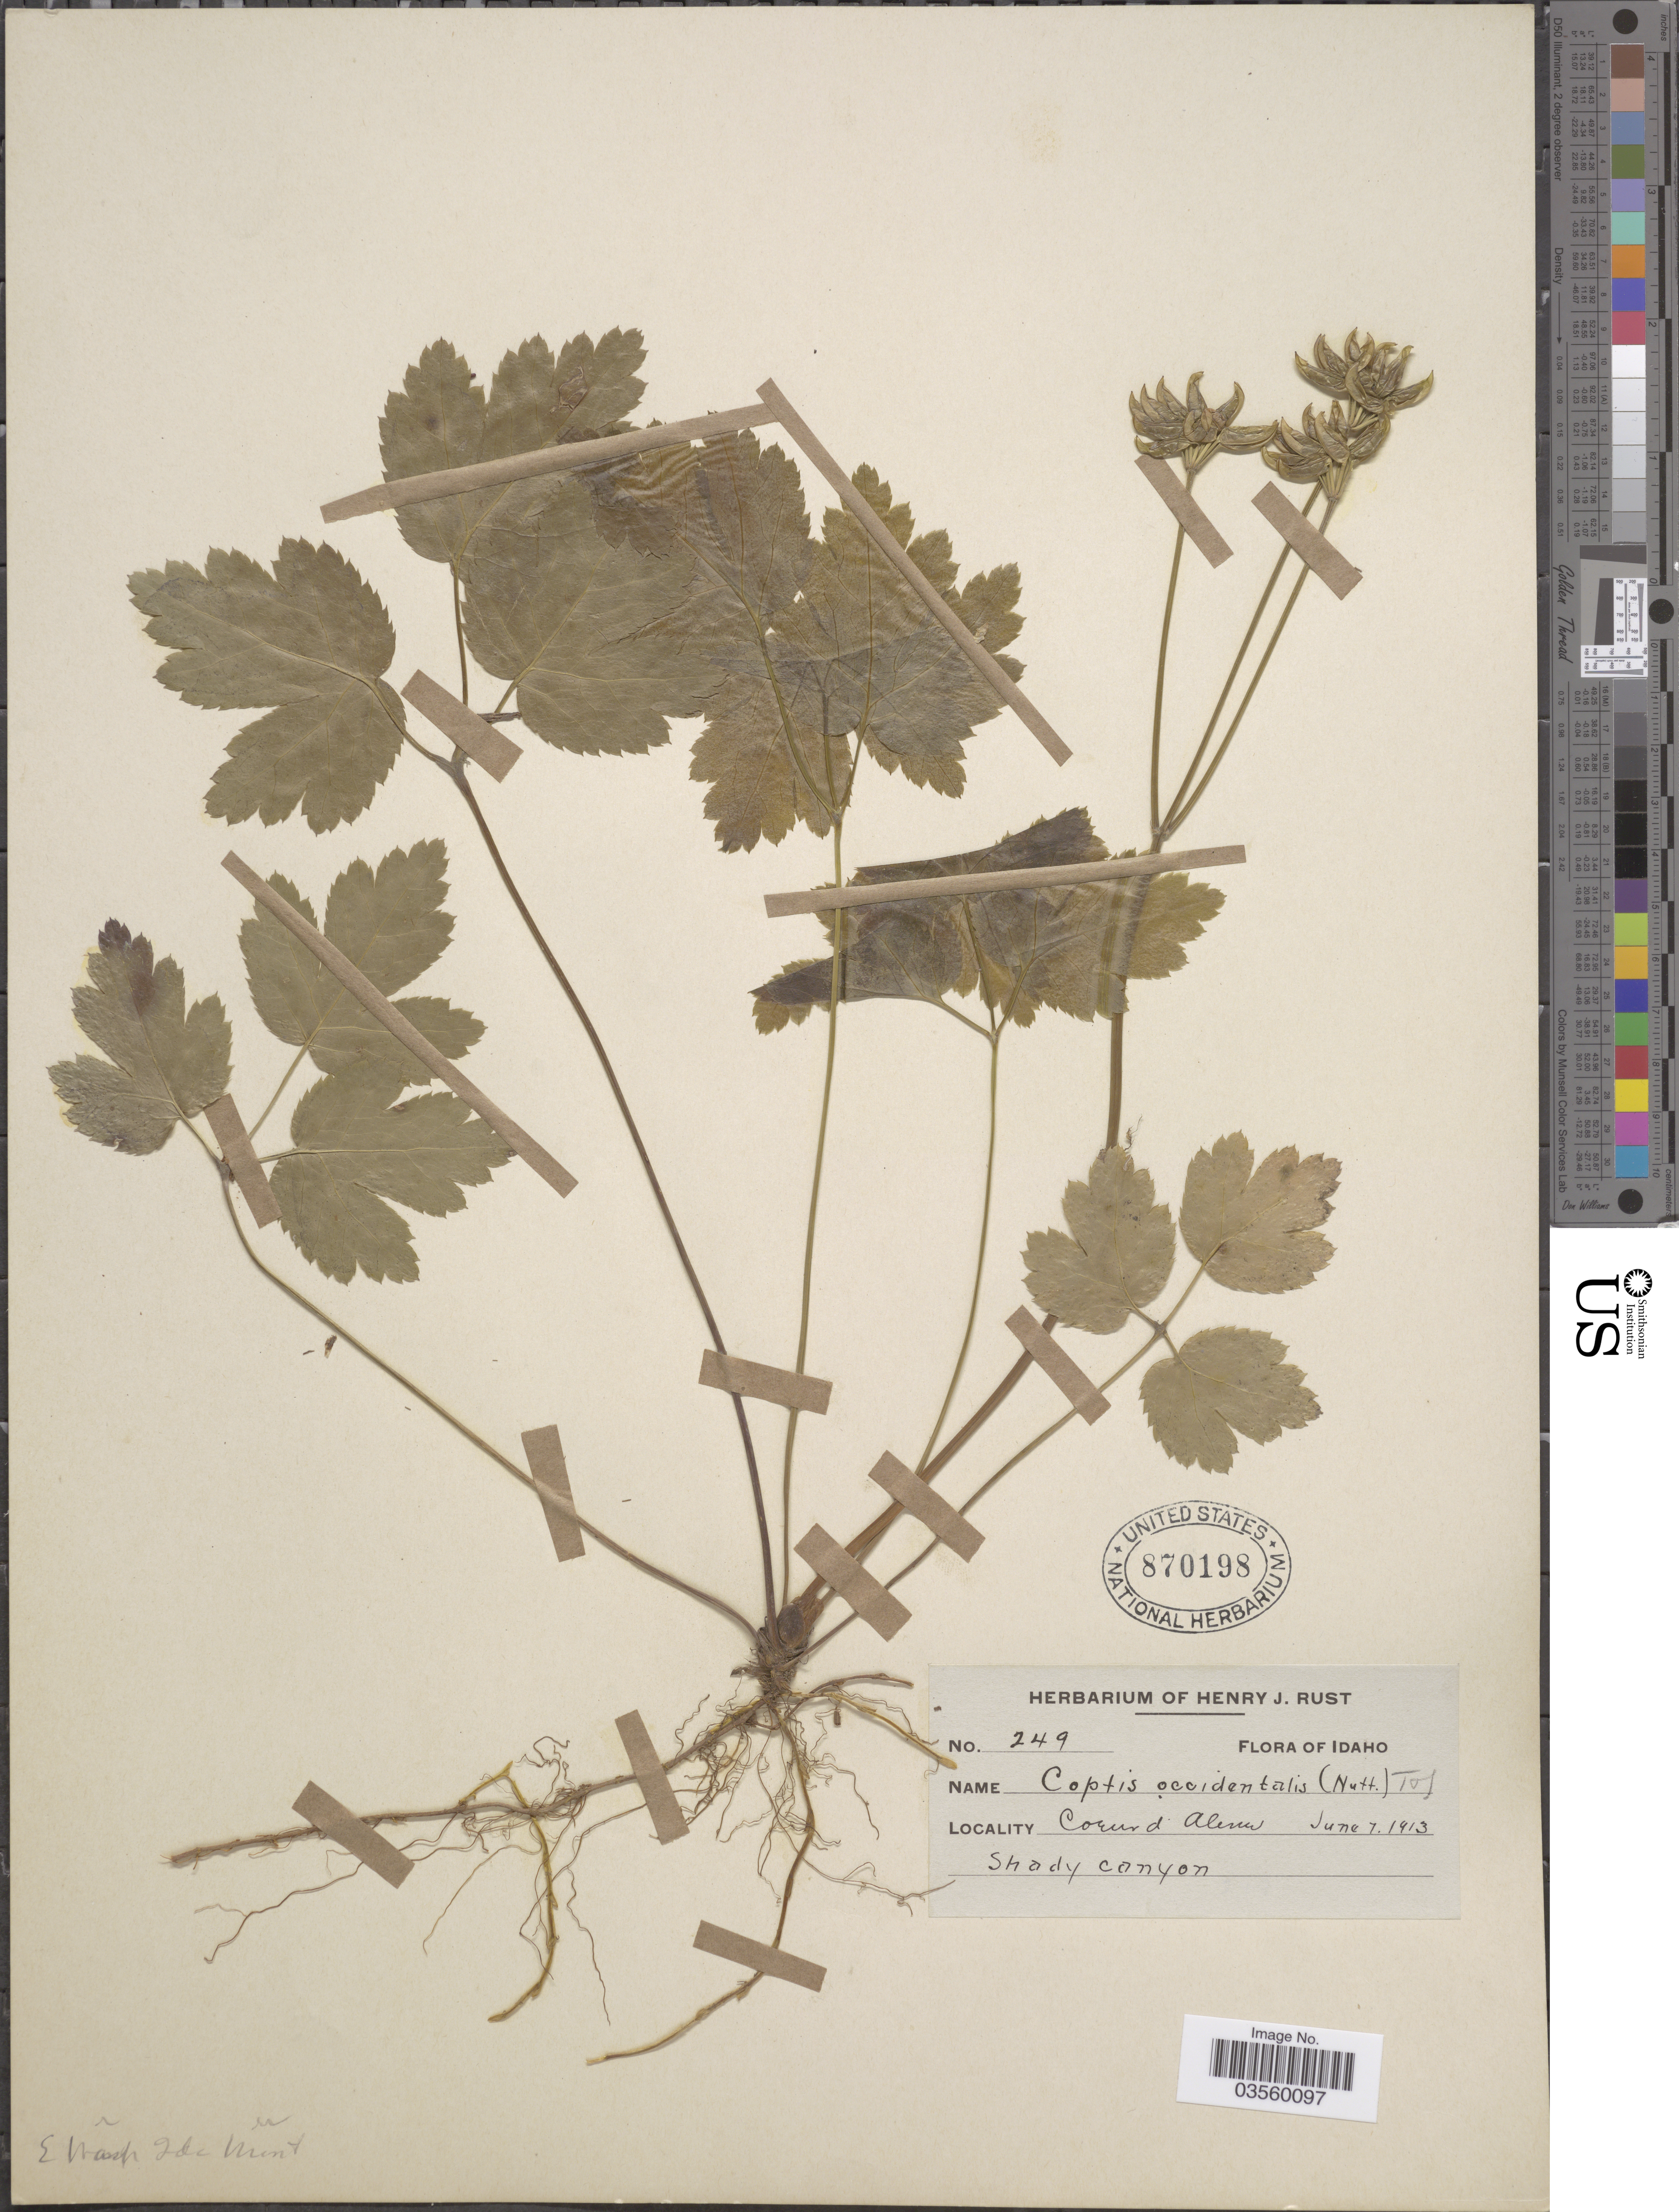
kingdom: Plantae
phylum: Tracheophyta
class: Magnoliopsida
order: Ranunculales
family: Ranunculaceae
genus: Coptis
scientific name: Coptis occidentalis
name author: Torr. & A. Gray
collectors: ex herb. Henry J. Rust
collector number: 249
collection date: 1913-06-07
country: United States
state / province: Idaho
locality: Coeur d'Alene.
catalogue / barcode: US 870198